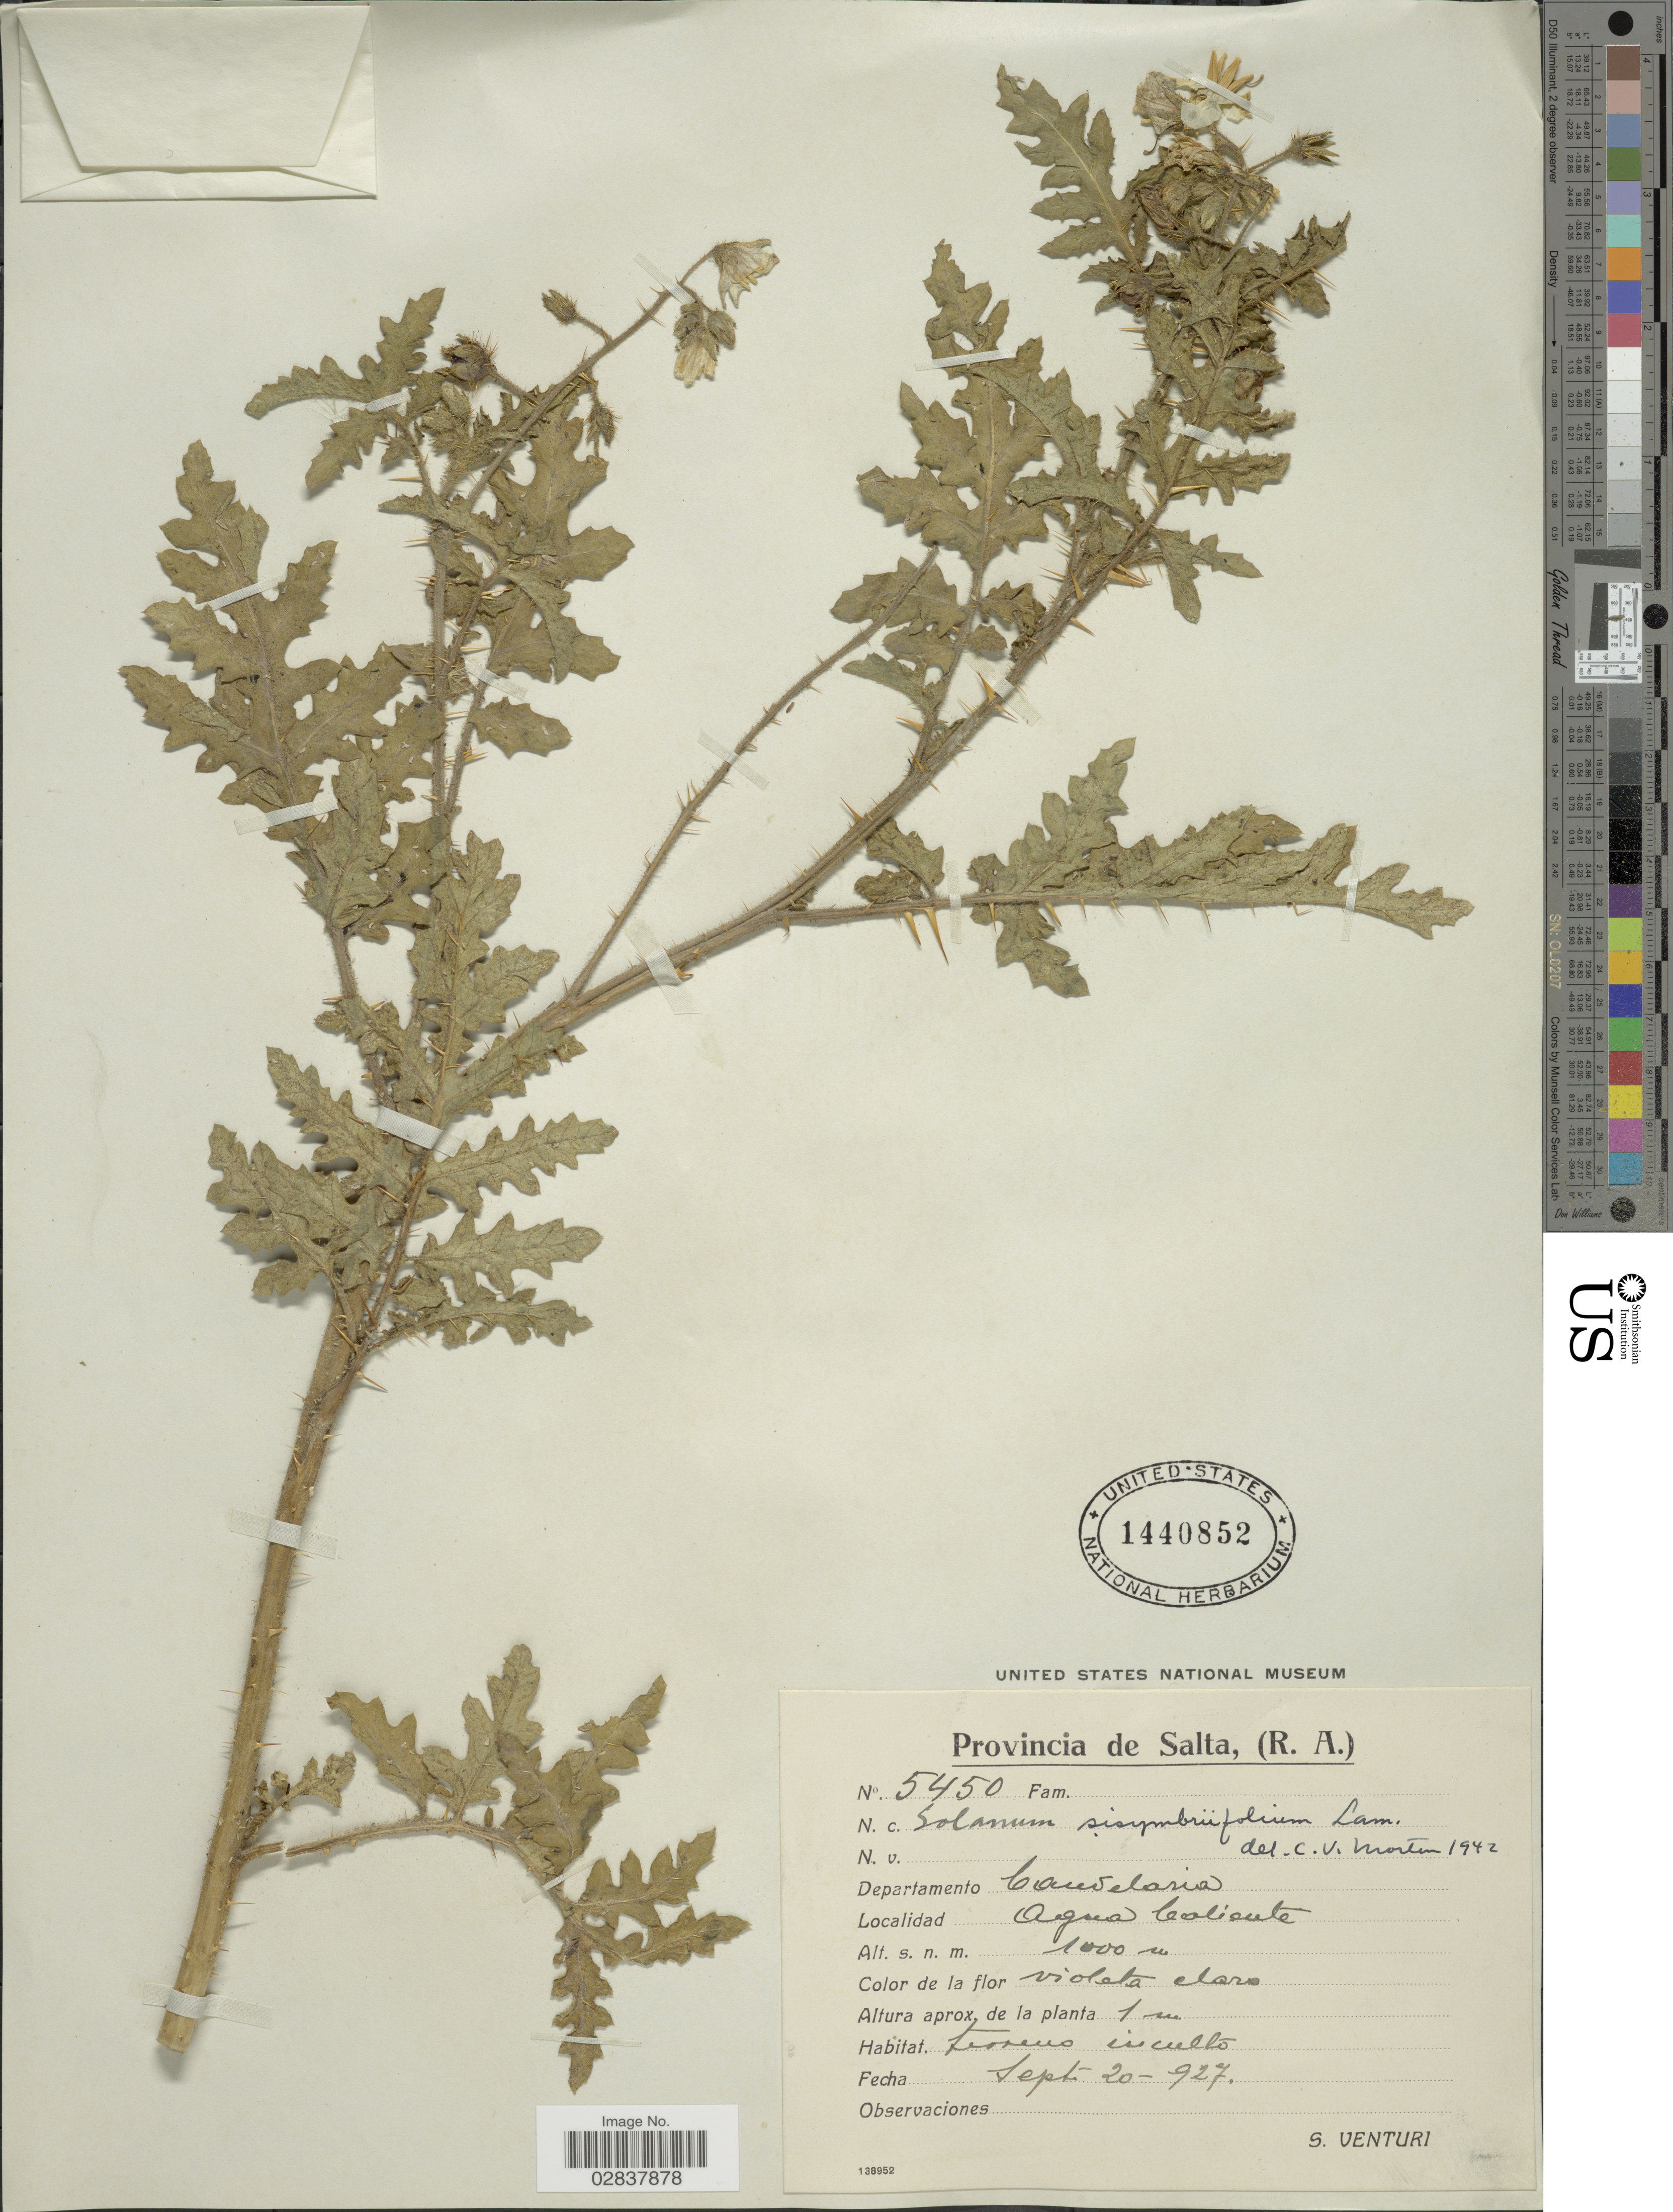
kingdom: Plantae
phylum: Tracheophyta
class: Magnoliopsida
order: Solanales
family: Solanaceae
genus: Solanum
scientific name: Solanum sisymbriifolium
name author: Lam.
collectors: S. Venturi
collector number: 5450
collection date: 1927-09-20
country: Argentina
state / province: Salta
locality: (R.A.) Departamento Candelaria, Agua Caliente.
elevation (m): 1000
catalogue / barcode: US 1440852